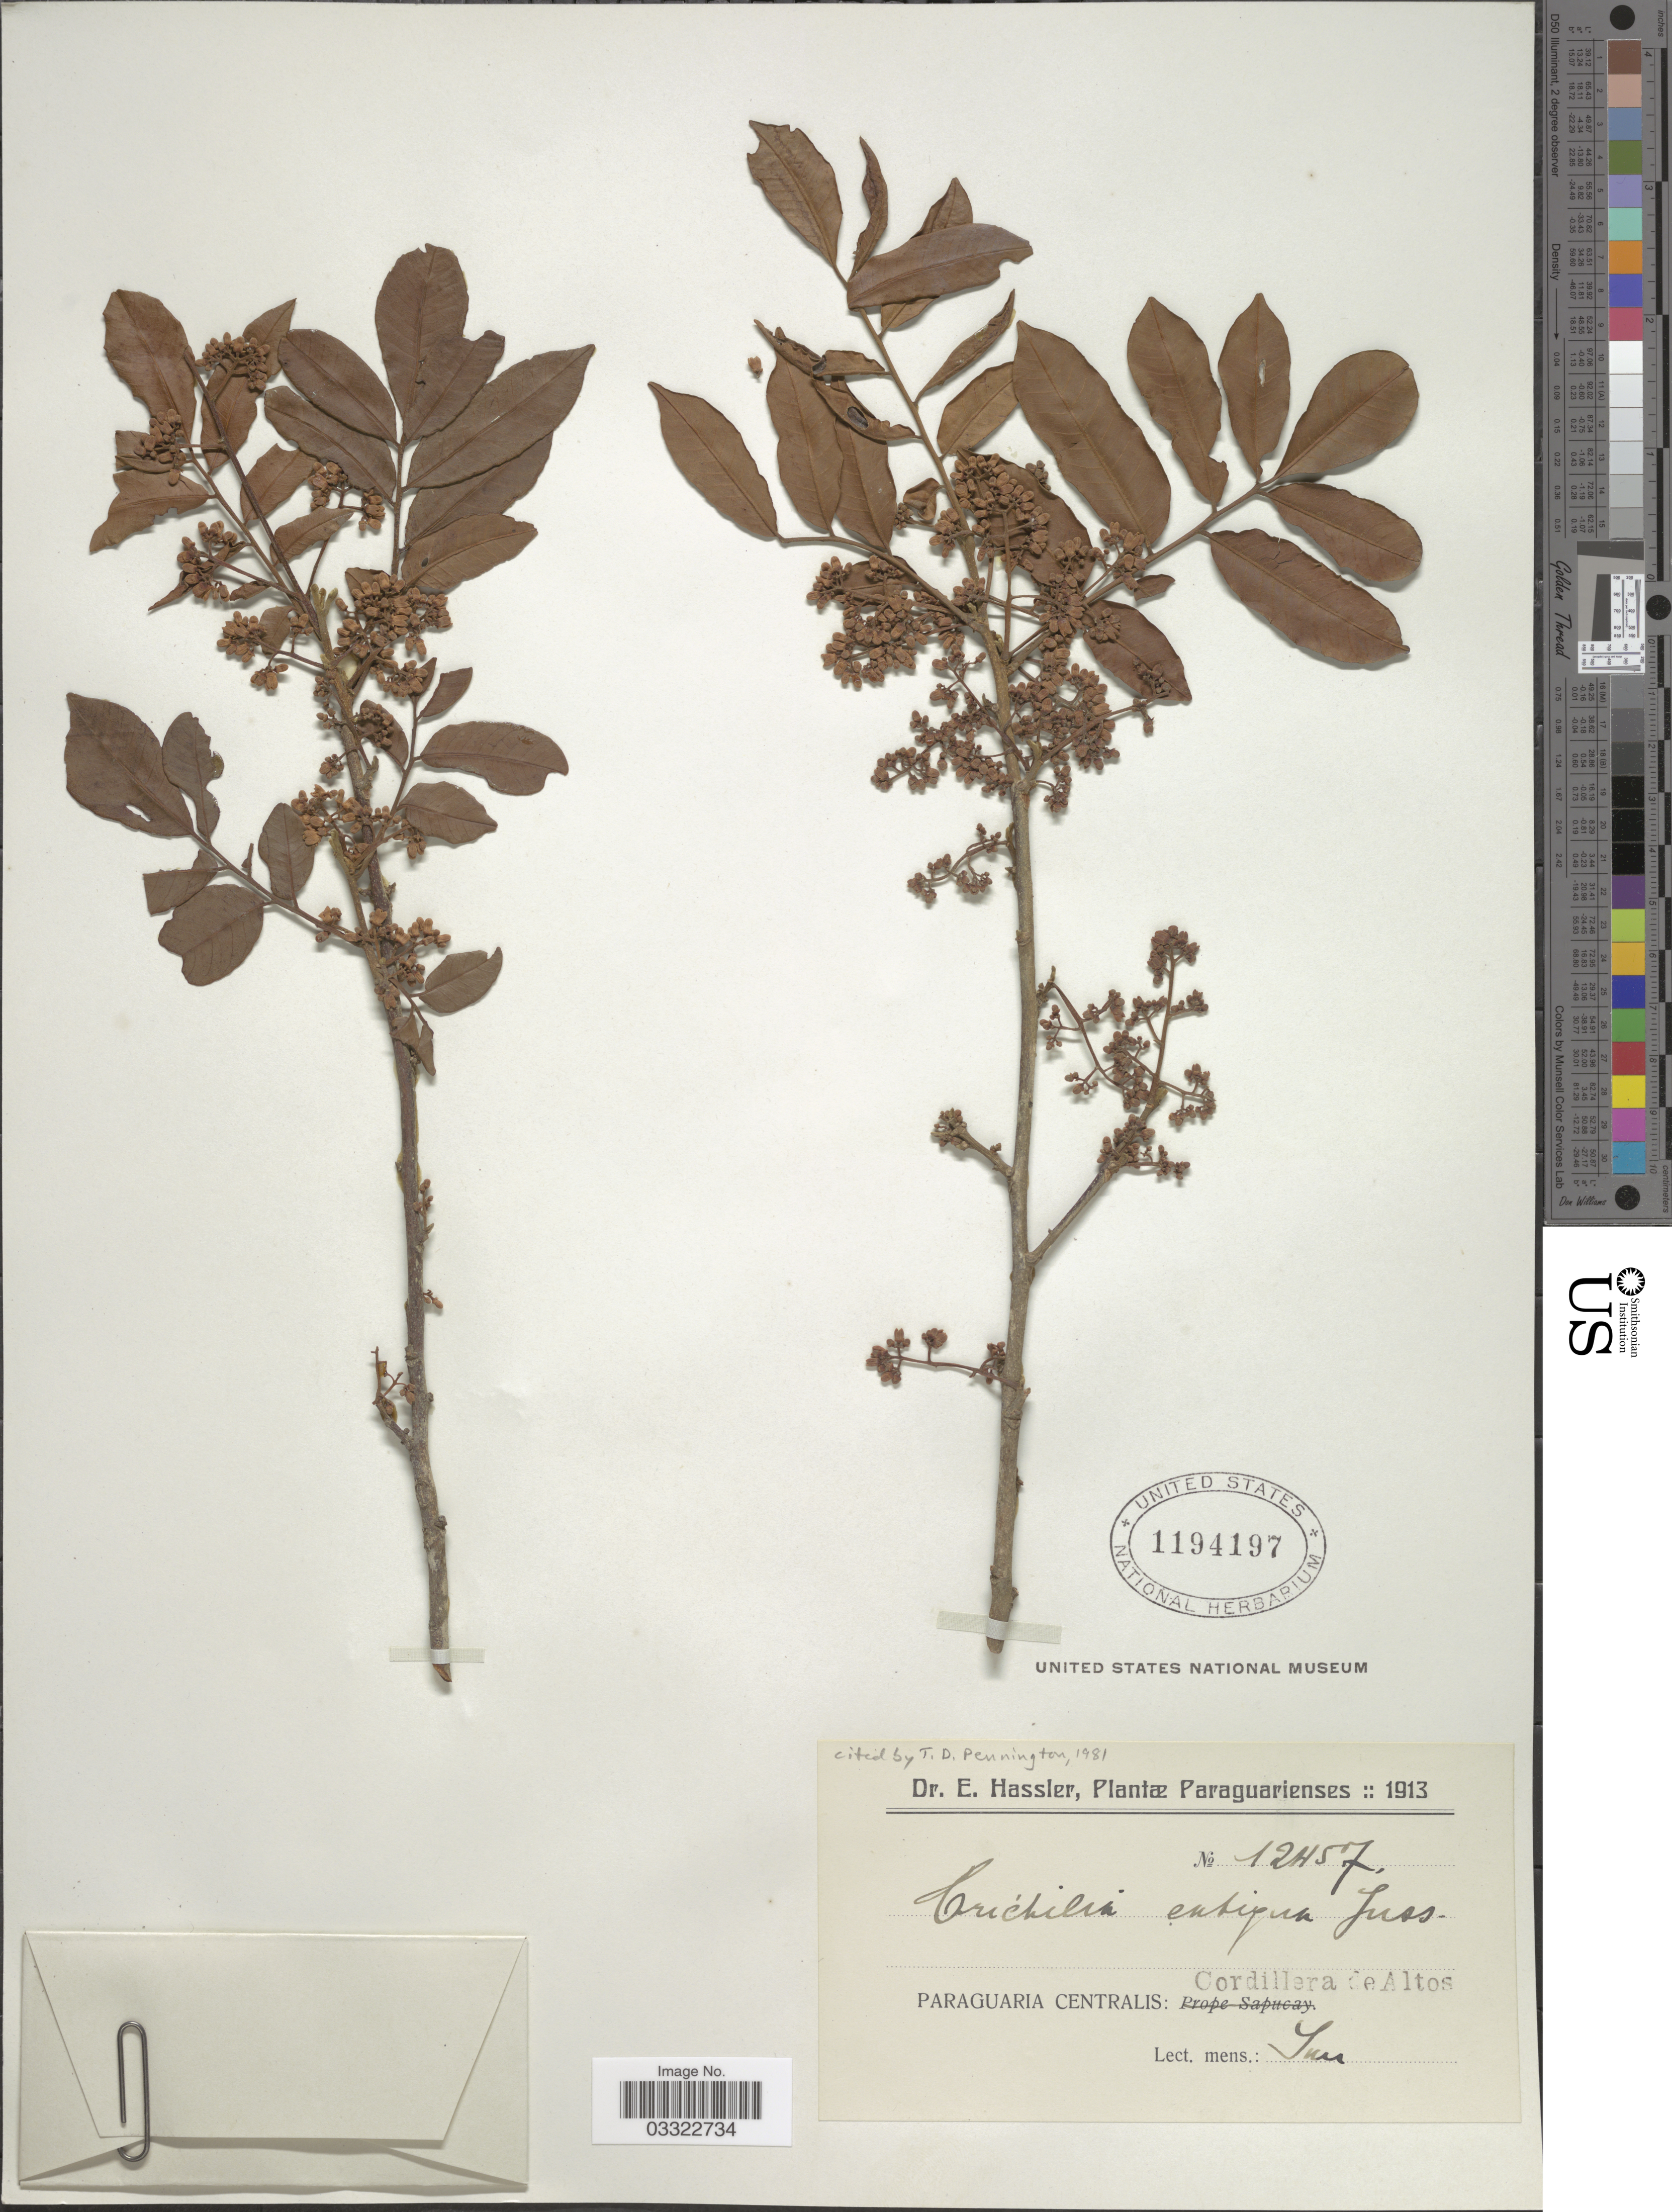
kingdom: Plantae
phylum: Tracheophyta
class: Magnoliopsida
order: Sapindales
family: Meliaceae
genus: Trichilia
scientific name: Trichilia catigua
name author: A. Juss.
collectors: E. Hassler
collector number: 12457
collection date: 1913-06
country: Paraguay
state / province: Paraguari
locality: Paraguaria Centralis: Cordillera de Altos.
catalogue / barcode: US 1194197